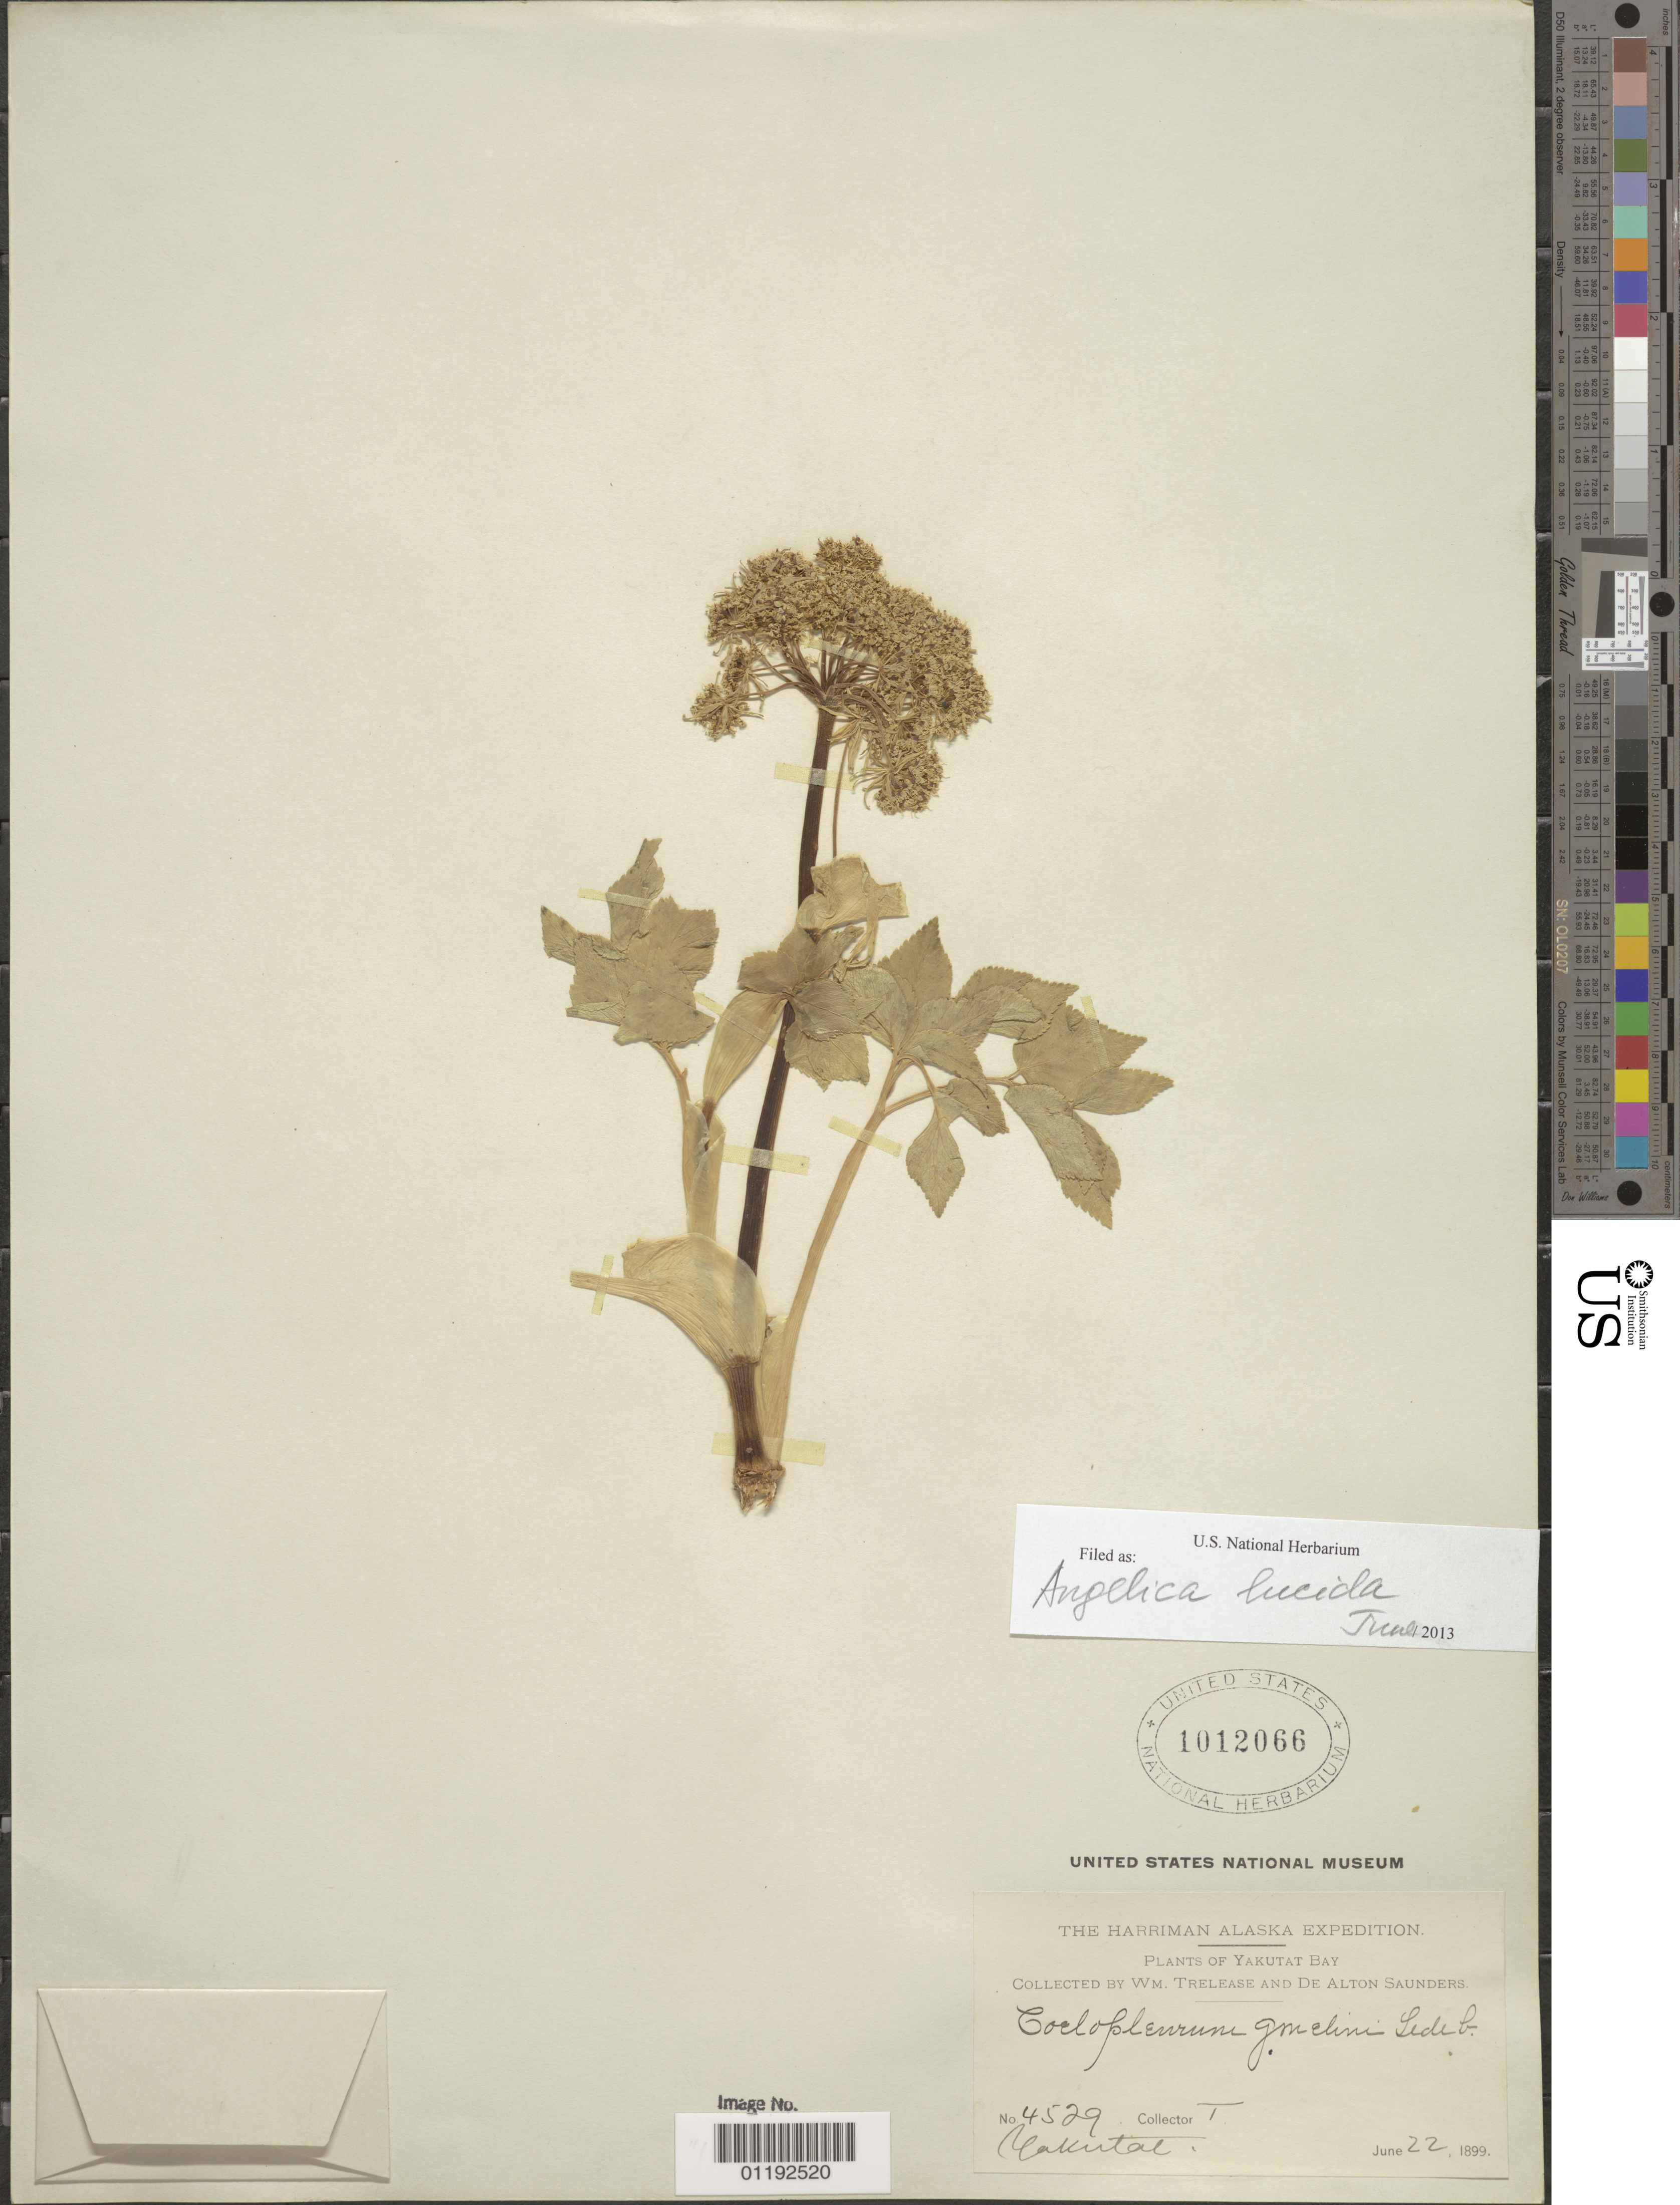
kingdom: Plantae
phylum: Tracheophyta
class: Magnoliopsida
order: Apiales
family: Apiaceae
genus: Angelica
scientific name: Angelica lucida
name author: L.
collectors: W. Trelease & D. Saunders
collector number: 4529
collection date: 1899-06-22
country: United States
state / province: Alaska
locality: Yakutat Bay.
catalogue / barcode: US 1012066